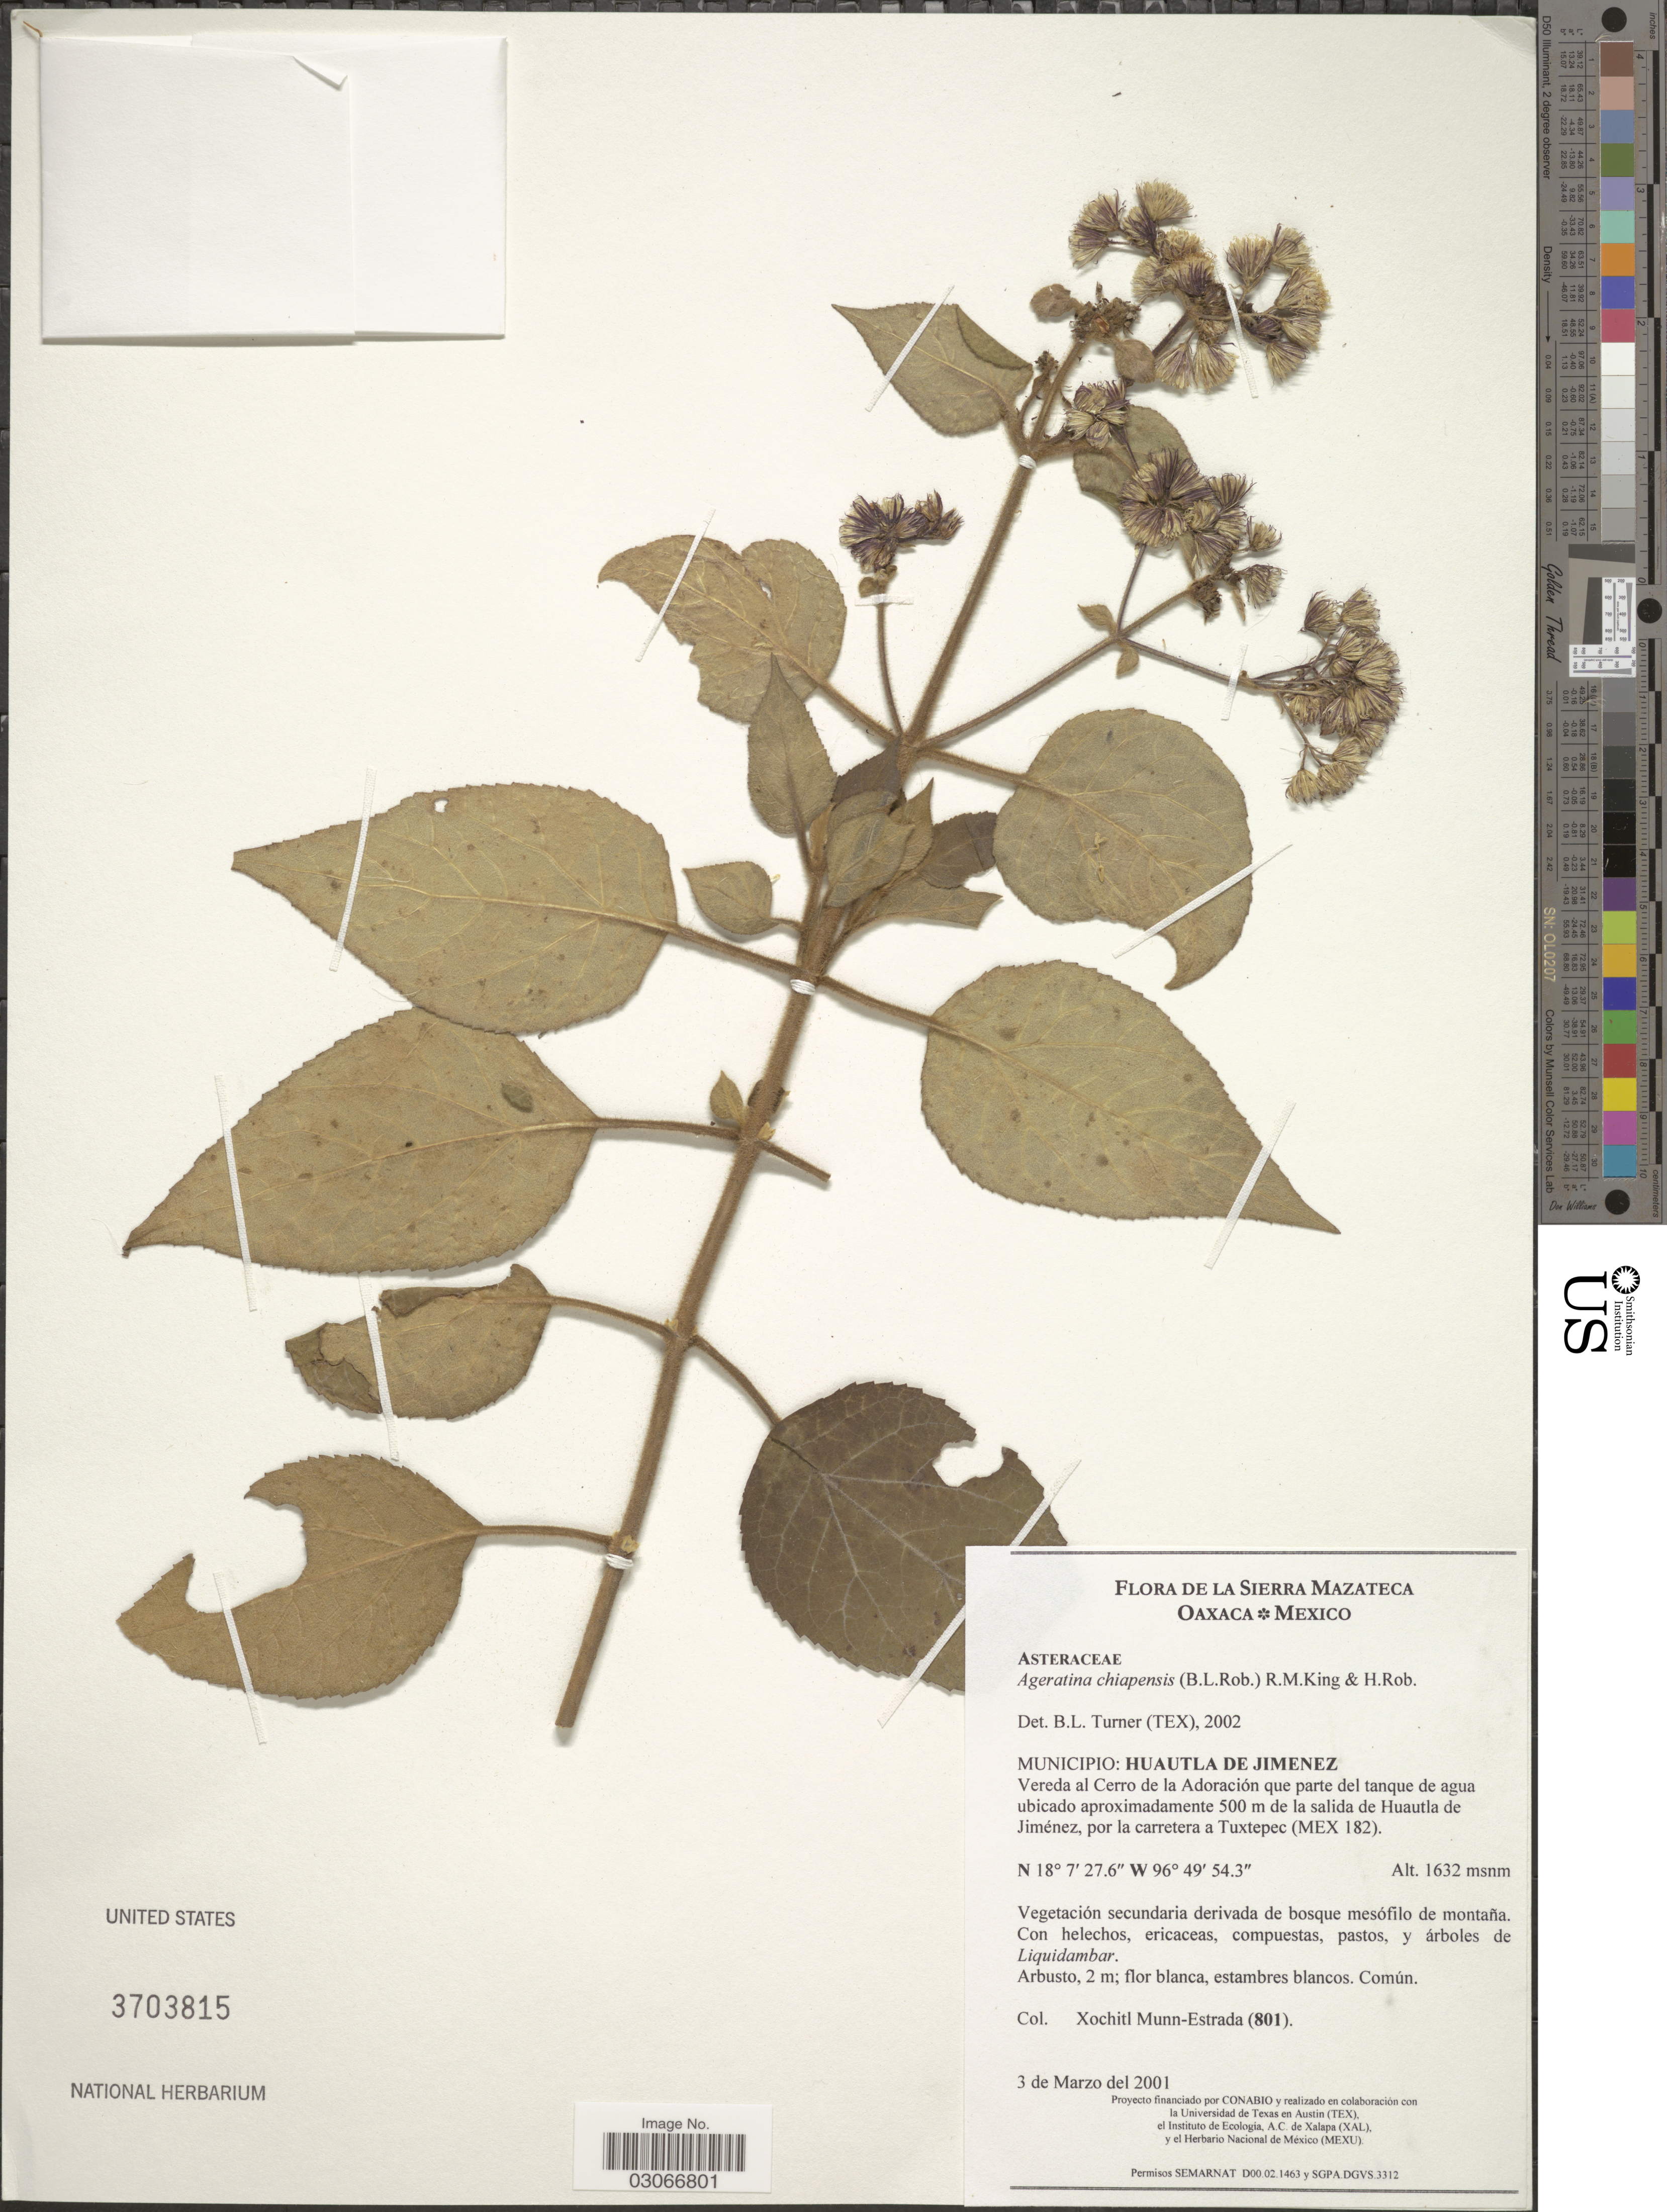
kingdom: Plantae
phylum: Tracheophyta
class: Magnoliopsida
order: Asterales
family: Asteraceae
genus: Ageratina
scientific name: Ageratina chiapensis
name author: (B.L. Rob.) R.M. King & H. Rob.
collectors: X. Munn-Estrada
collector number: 801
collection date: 2001-03-03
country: Mexico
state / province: Oaxaca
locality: La Sierra Mazateca. Municipio: Huautla de Jimenez. Vereda al Cerro de la Adoración que parte del tanque de agua ubicado aproximadamente 500 m de la salida de Huautla de Jiménez, por la carretera a Tuxtepec (Mex 182).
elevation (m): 1632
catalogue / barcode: US 3703815